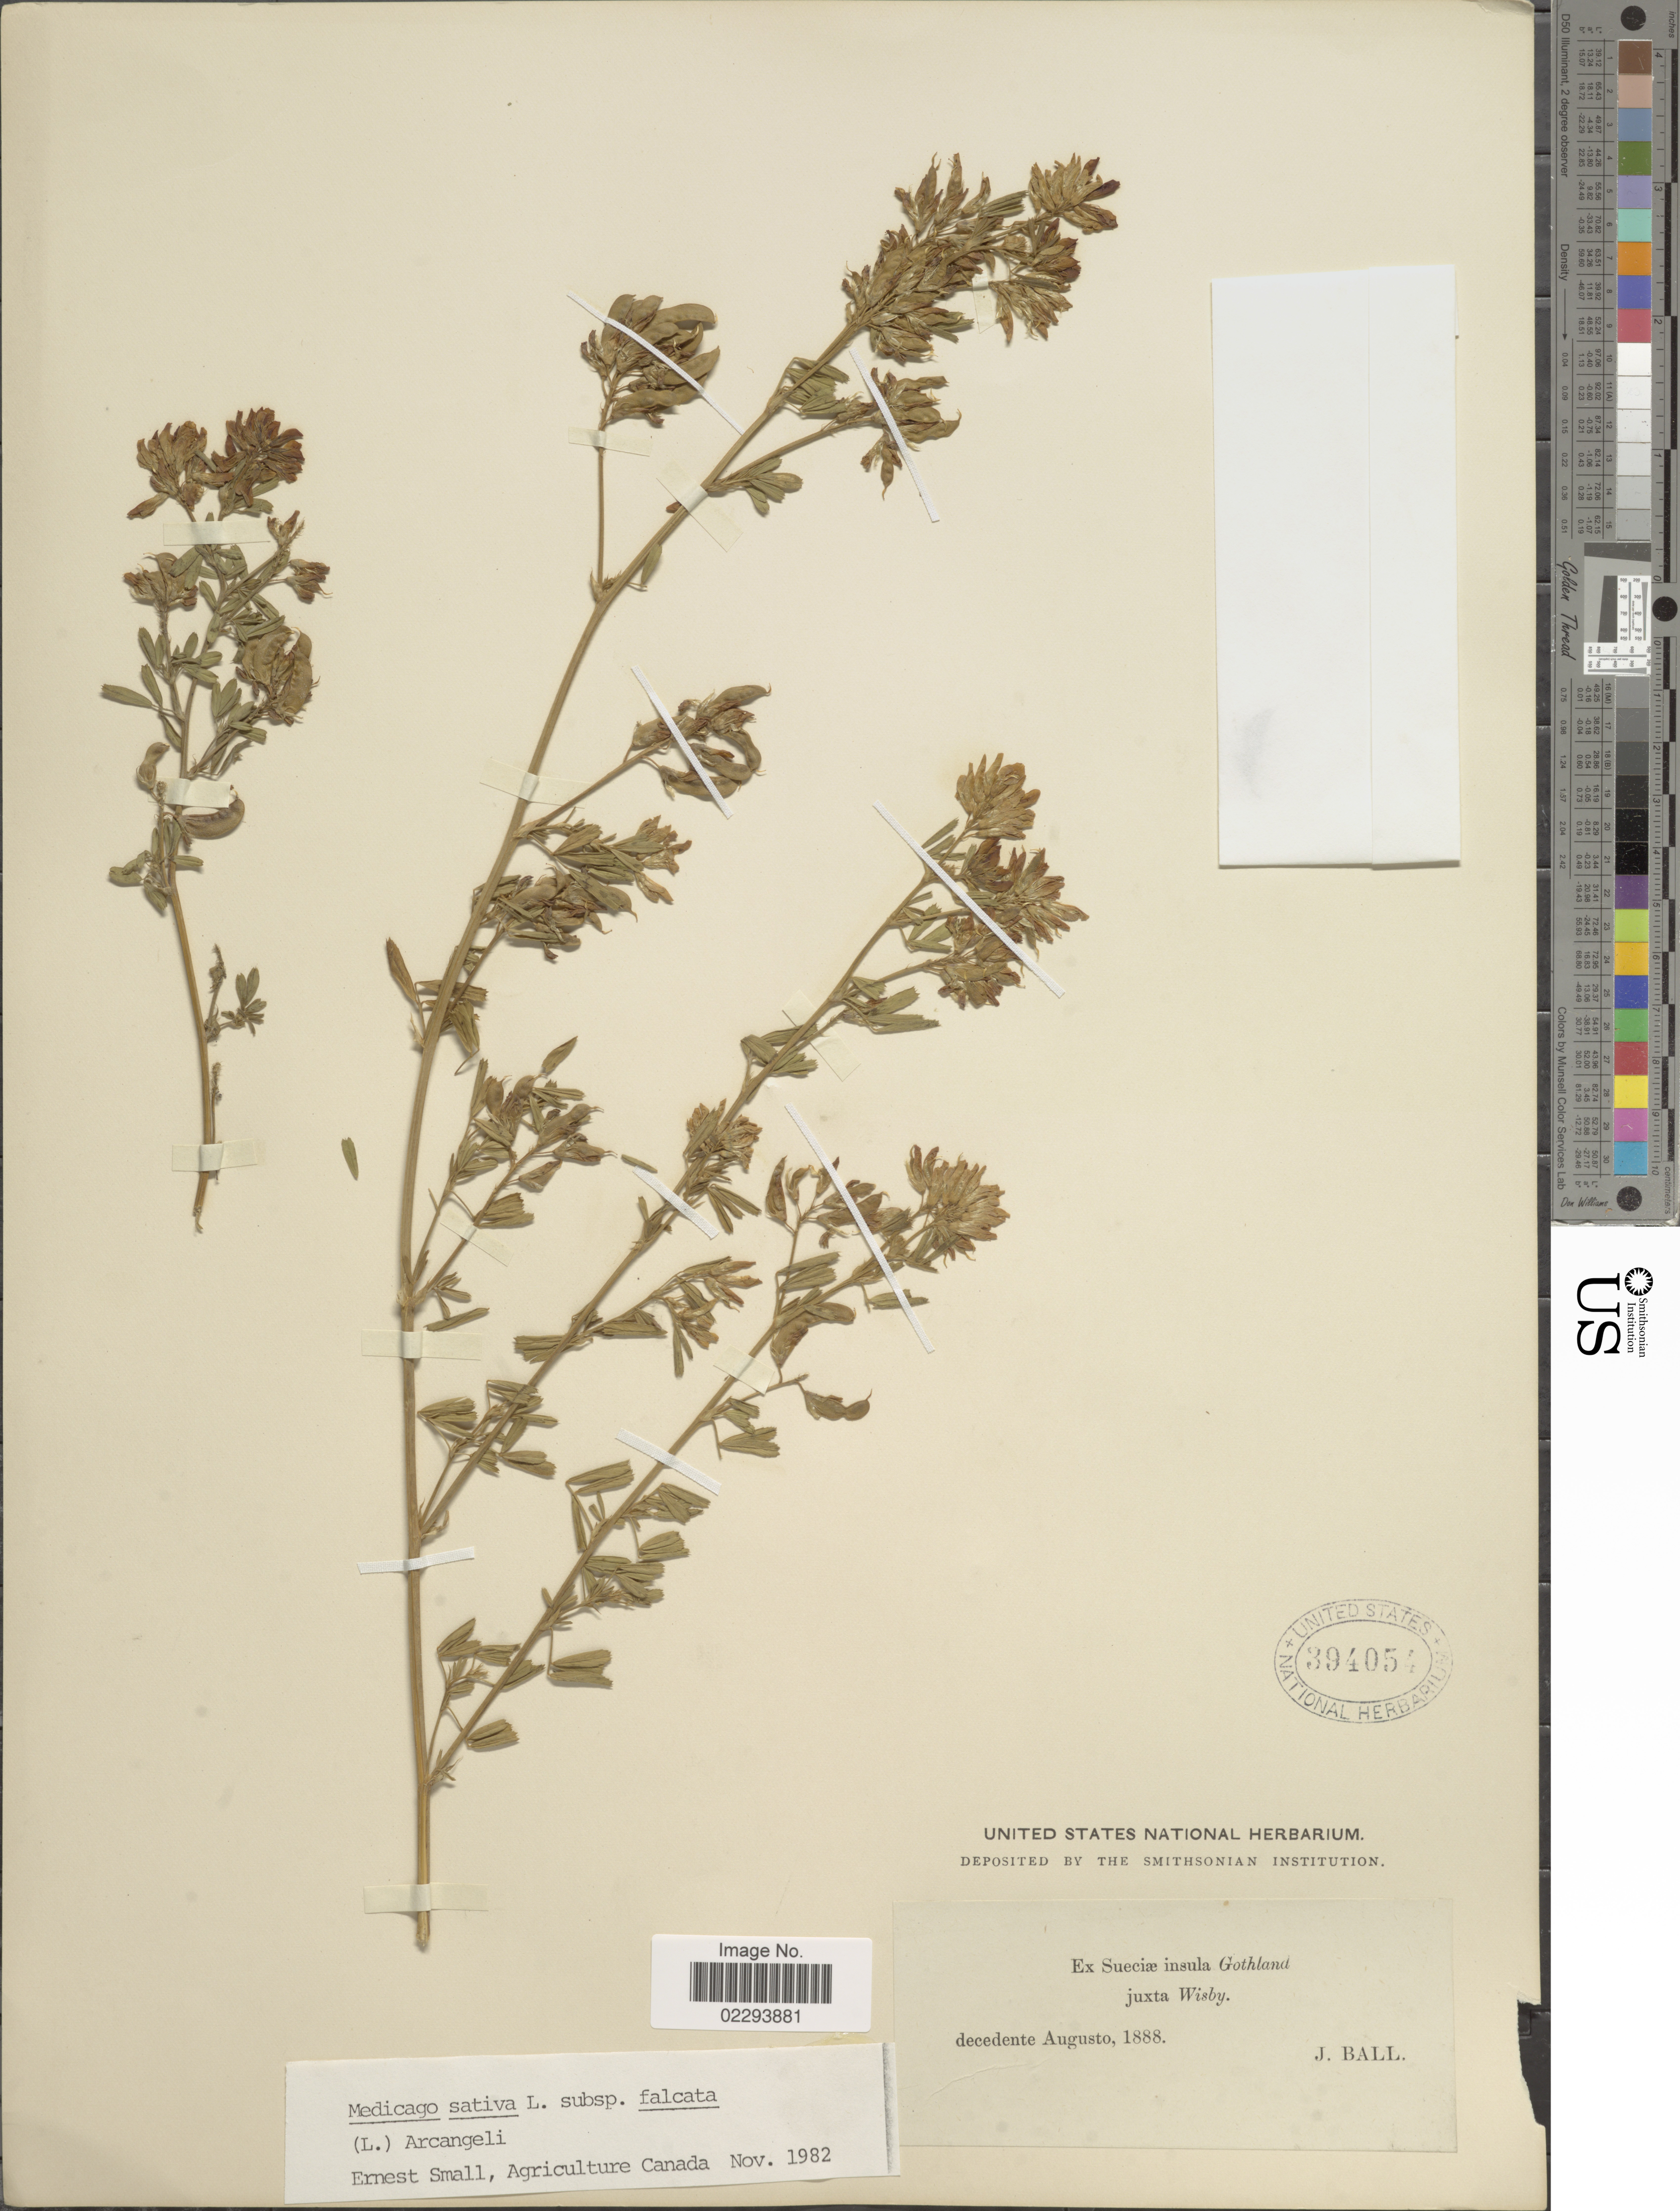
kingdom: Plantae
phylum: Tracheophyta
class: Magnoliopsida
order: Fabales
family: Fabaceae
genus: Medicago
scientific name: Medicago sativa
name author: L.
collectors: J. Ball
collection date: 1888-08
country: Sweden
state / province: Gotland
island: Gotland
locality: Suecicae insula Gothland juxta Wisby.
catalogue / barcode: US 394054